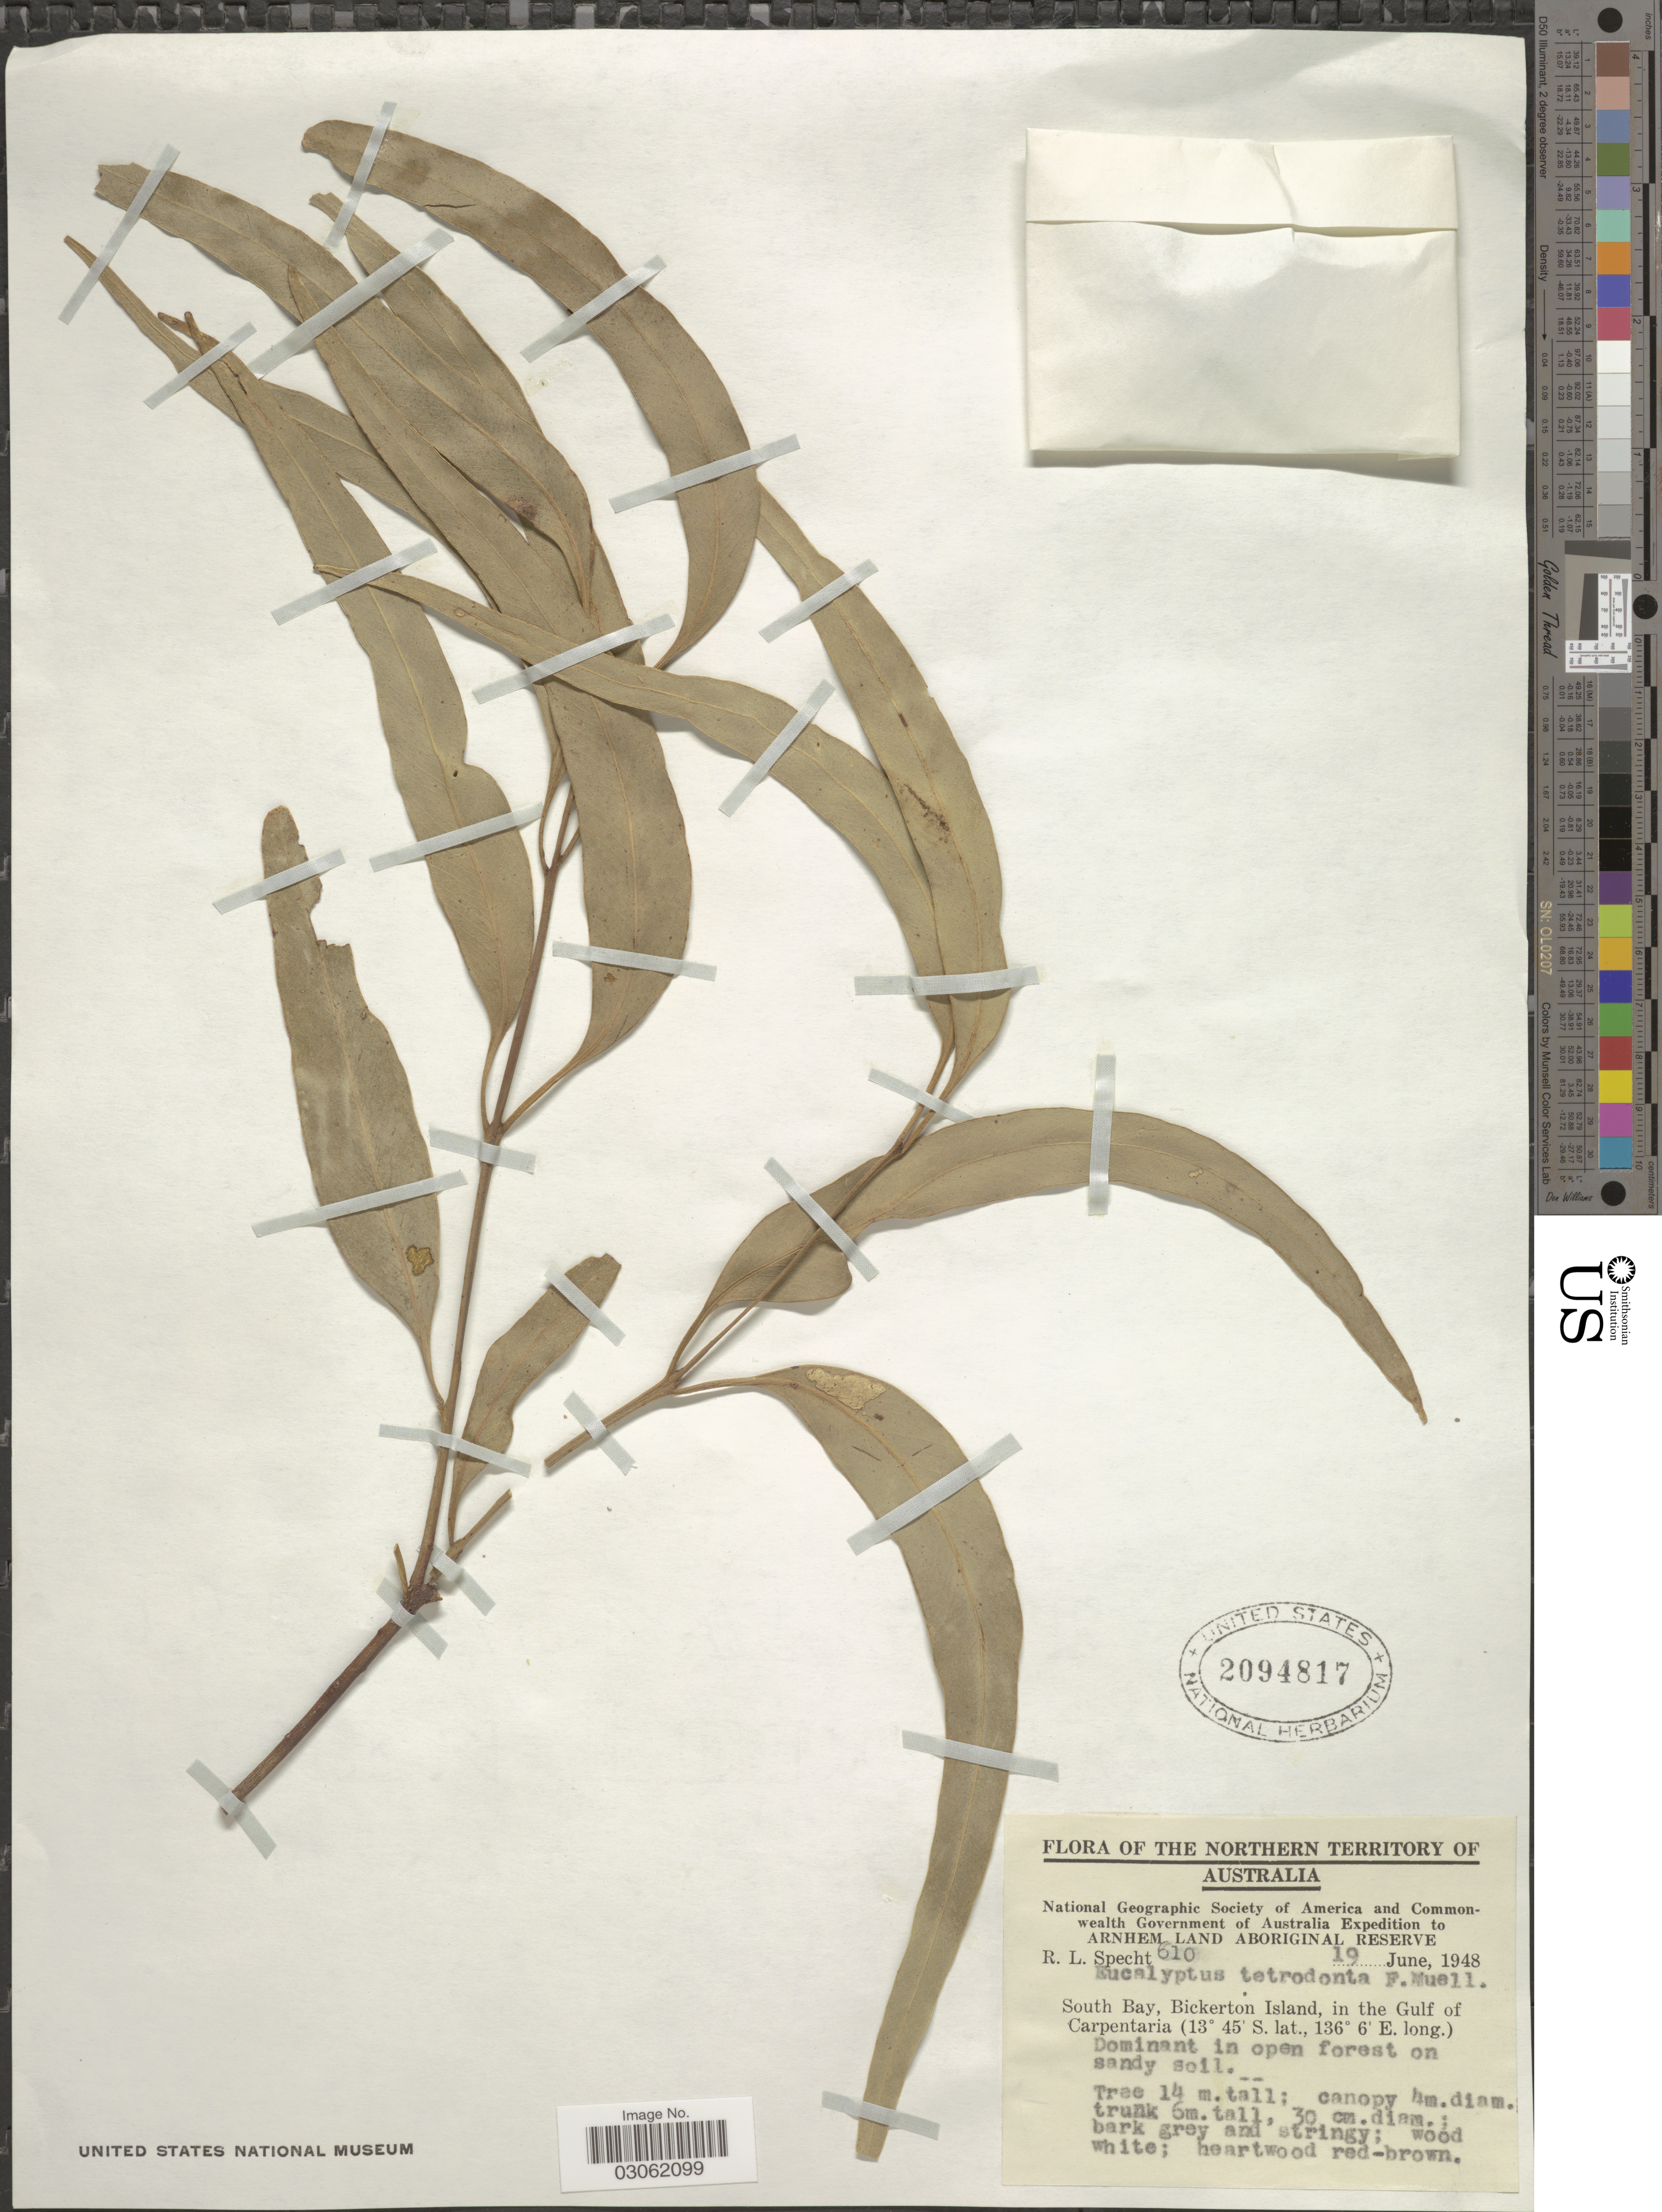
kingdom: Plantae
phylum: Tracheophyta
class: Magnoliopsida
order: Myrtales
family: Myrtaceae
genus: Eucalyptus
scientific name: Eucalyptus tetrodonta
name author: F. Muell.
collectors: R. L. Specht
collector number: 610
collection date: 1948-06-19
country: Australia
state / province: Northern Territory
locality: Arnhem Land Aboriginal Reserve. South Bay, Bickerton Island, in the Gulf of Carpentaria.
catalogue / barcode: US 2094817